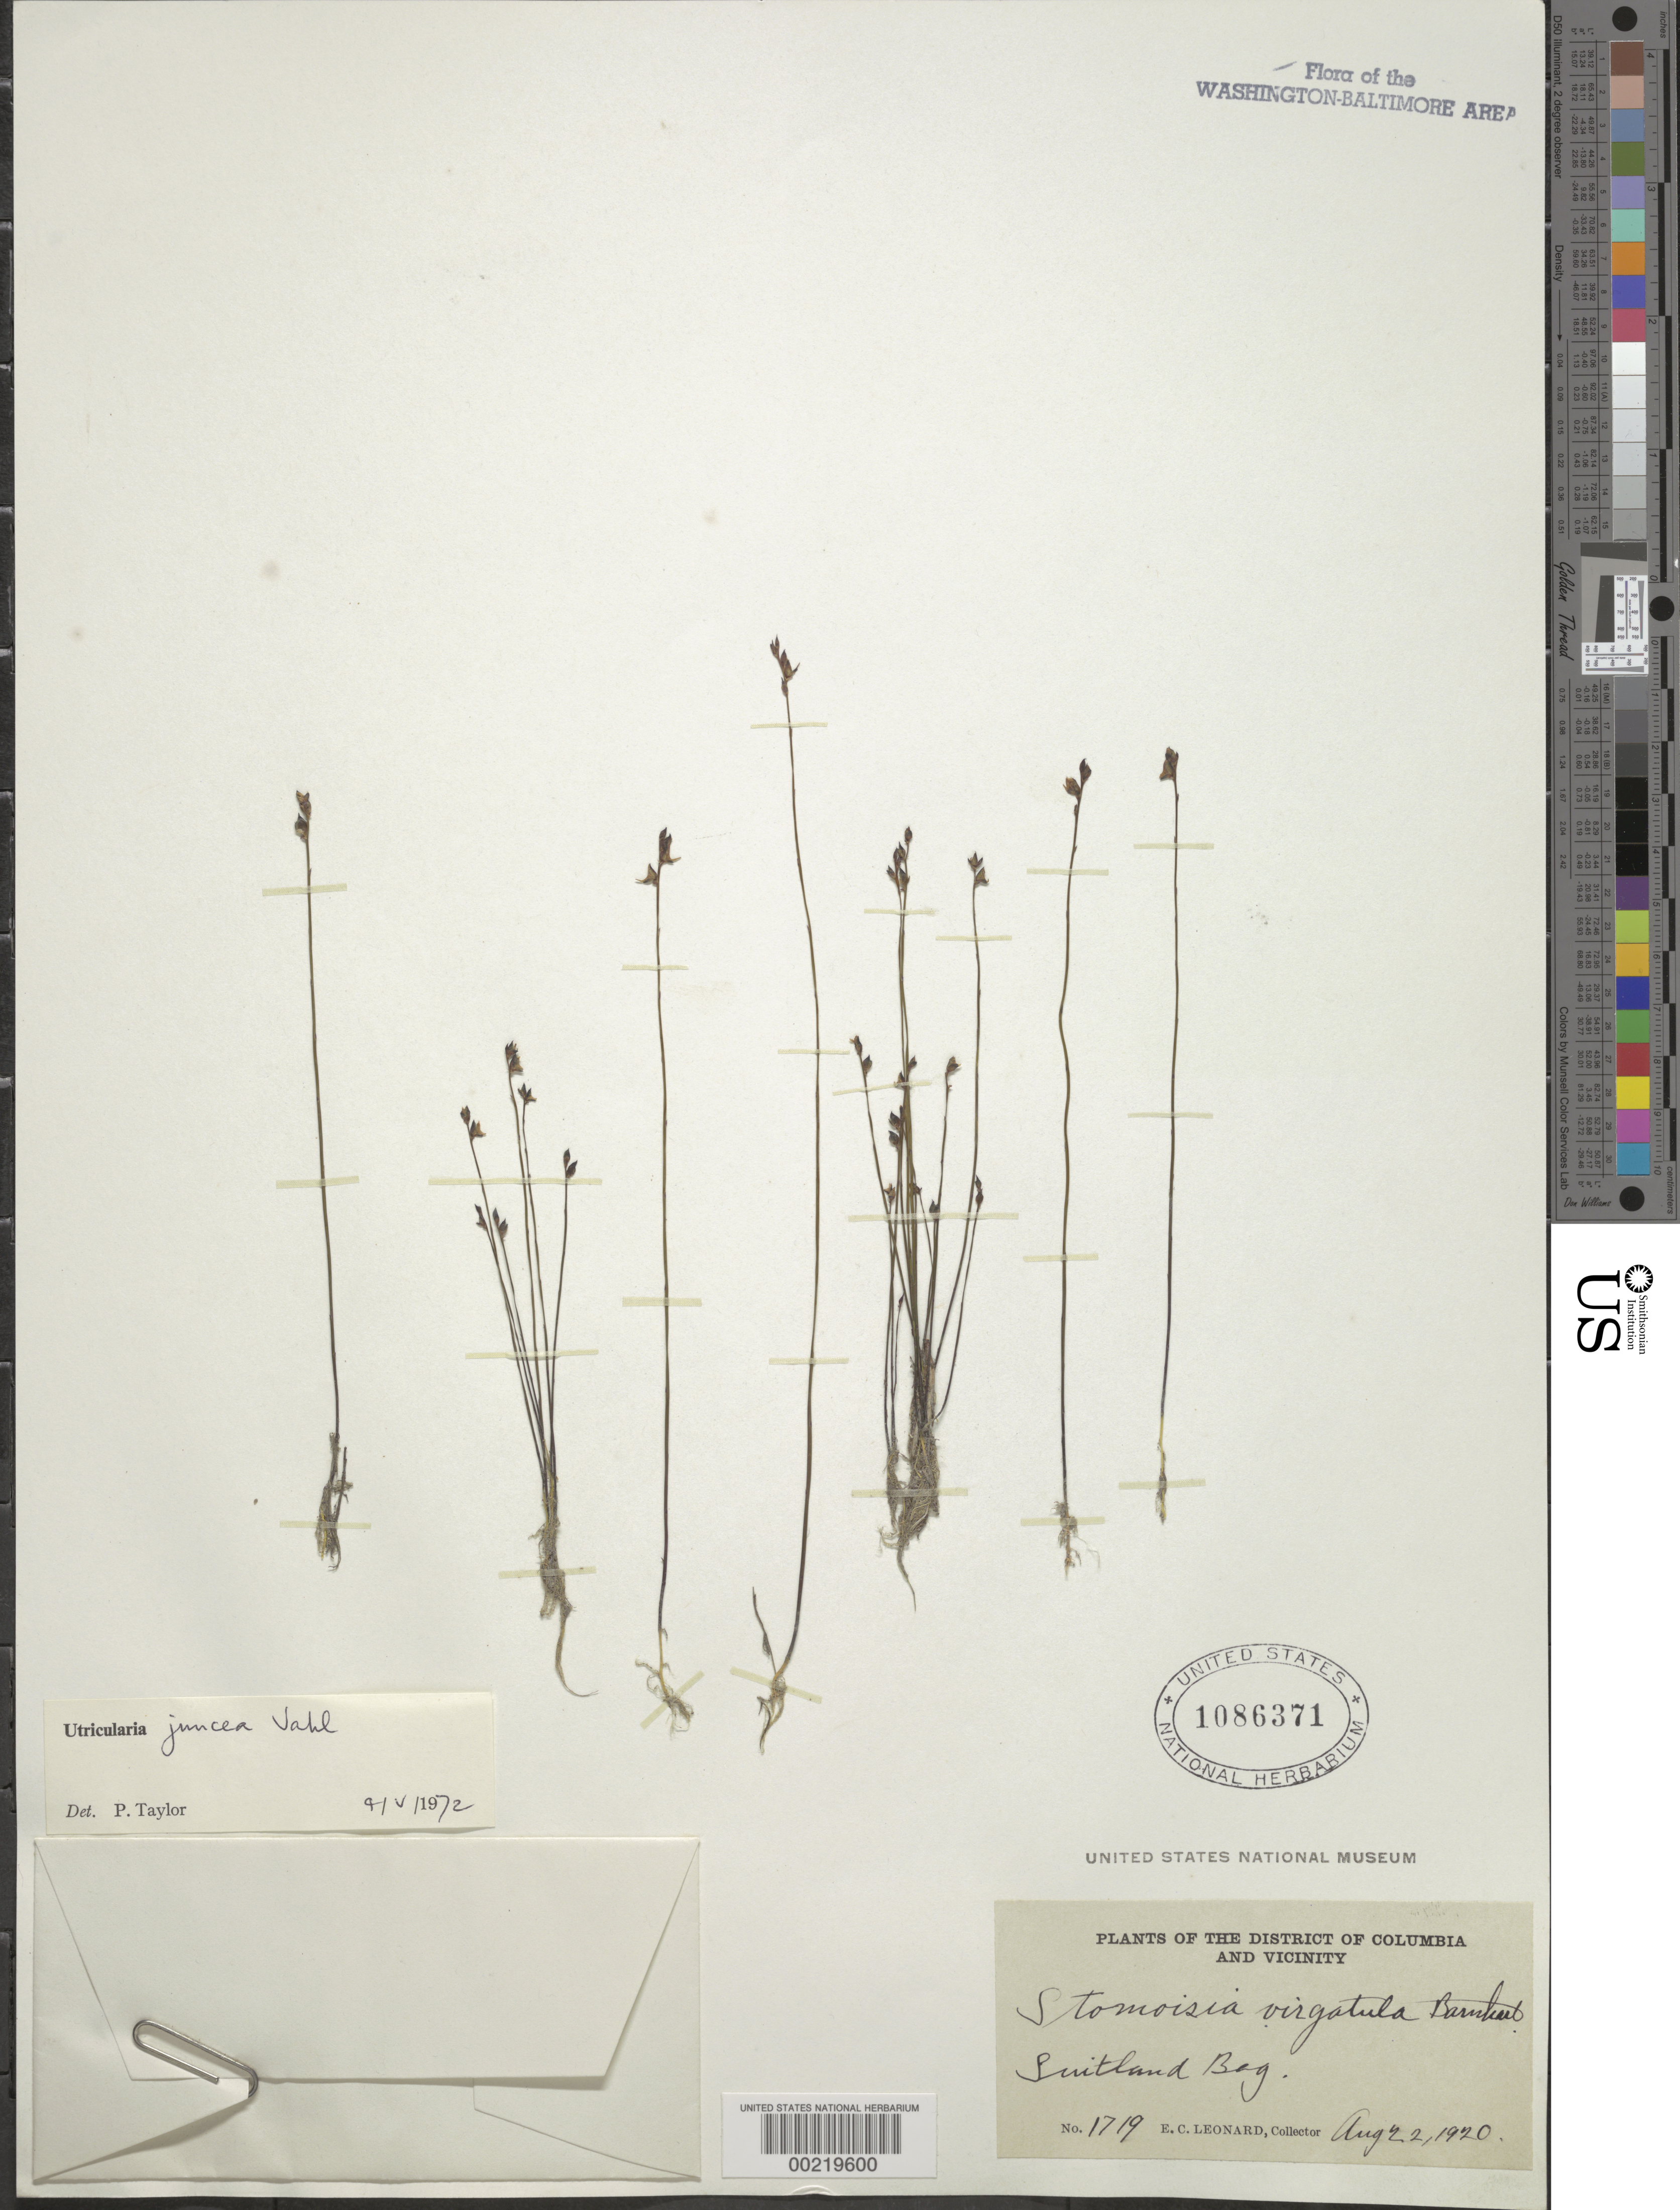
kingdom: Plantae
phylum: Tracheophyta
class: Magnoliopsida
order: Lamiales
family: Lentibulariaceae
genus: Utricularia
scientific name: Utricularia juncea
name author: Vahl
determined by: Taylor, P. G.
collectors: E. C. Leonard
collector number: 1719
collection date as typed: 22 Aug 1920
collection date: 1920-08-22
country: United States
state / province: Maryland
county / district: Prince George's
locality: Suitland Bog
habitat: Bog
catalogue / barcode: US 1086371